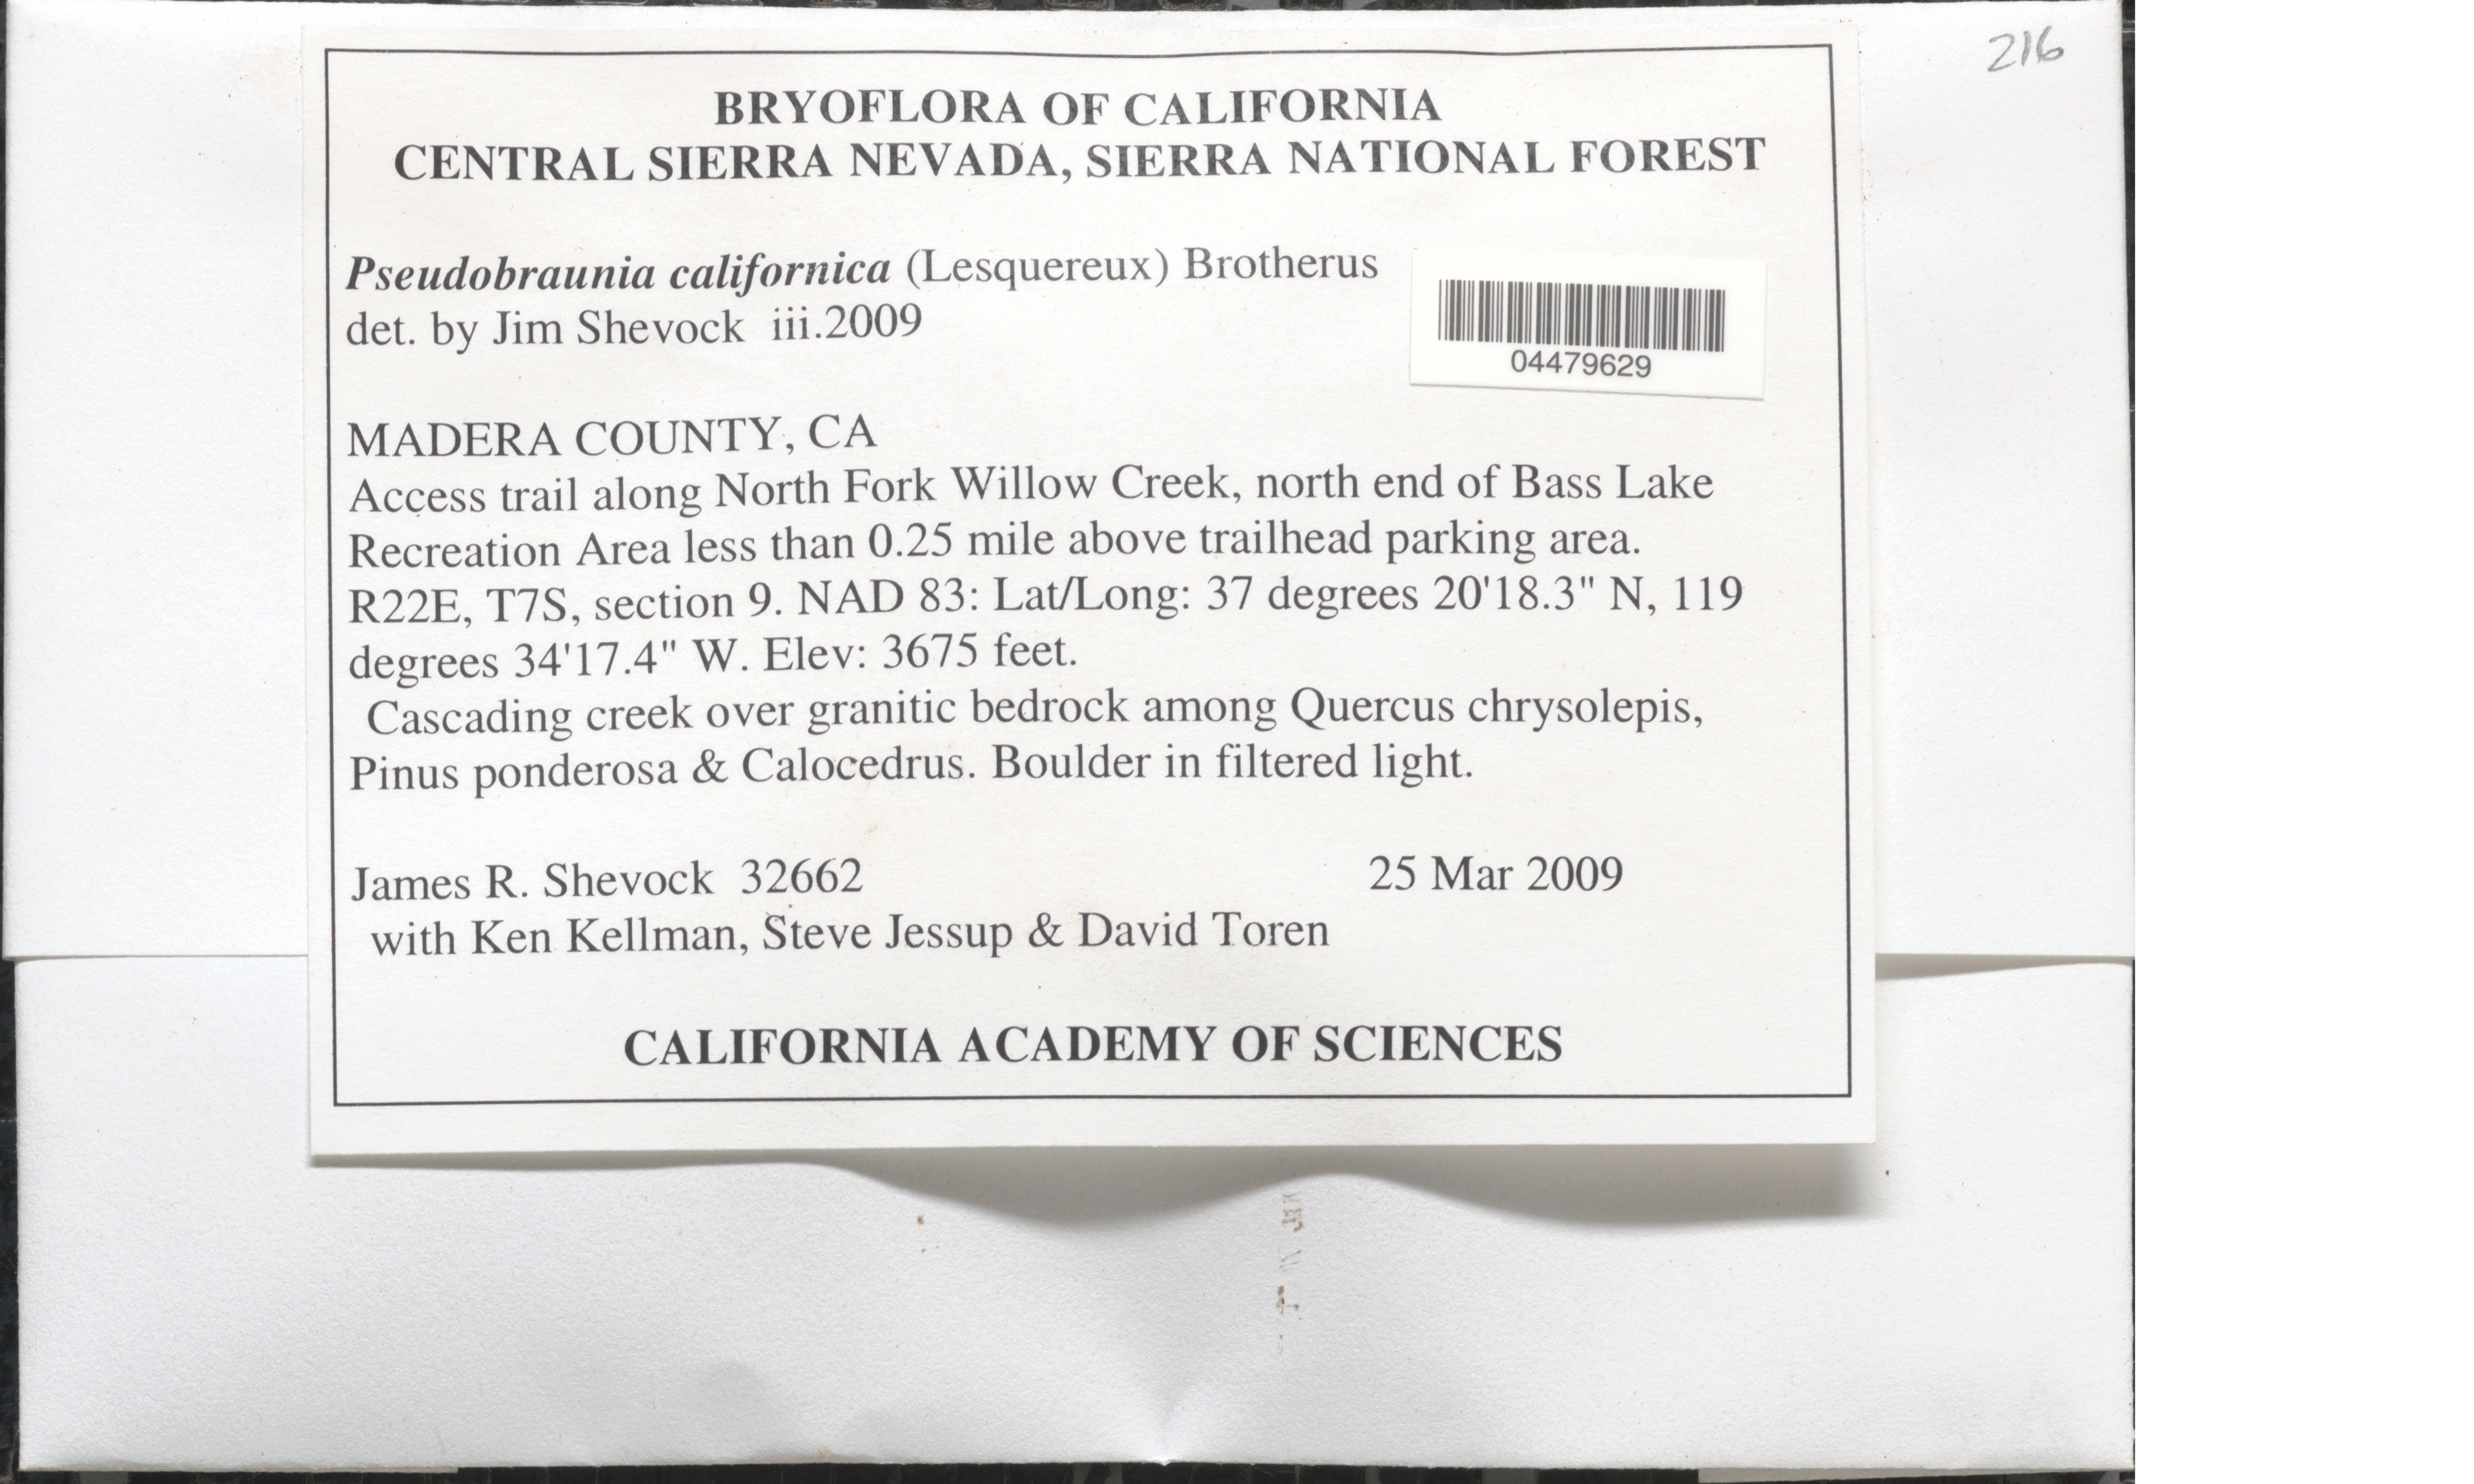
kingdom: Plantae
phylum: Bryophyta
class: Bryopsida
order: Hedwigiales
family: Hedwigiaceae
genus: Pseudobraunia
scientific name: Pseudobraunia californica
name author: (Lesq.) Broth.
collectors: J. R. Shevock, K. Kellman, S. Jessup & D. Toren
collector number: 32662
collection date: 2009-03-25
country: United States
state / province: California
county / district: Madera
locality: Central Sierra Nevada, Sierra National Forest. Madera County, CA. Access trail along North Fork Willow Creek, north end of Bass Lake Recreation Area less than 0.25 mile above trailhead parking area. R22E, T7S, section 9. NAD 83.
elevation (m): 1120